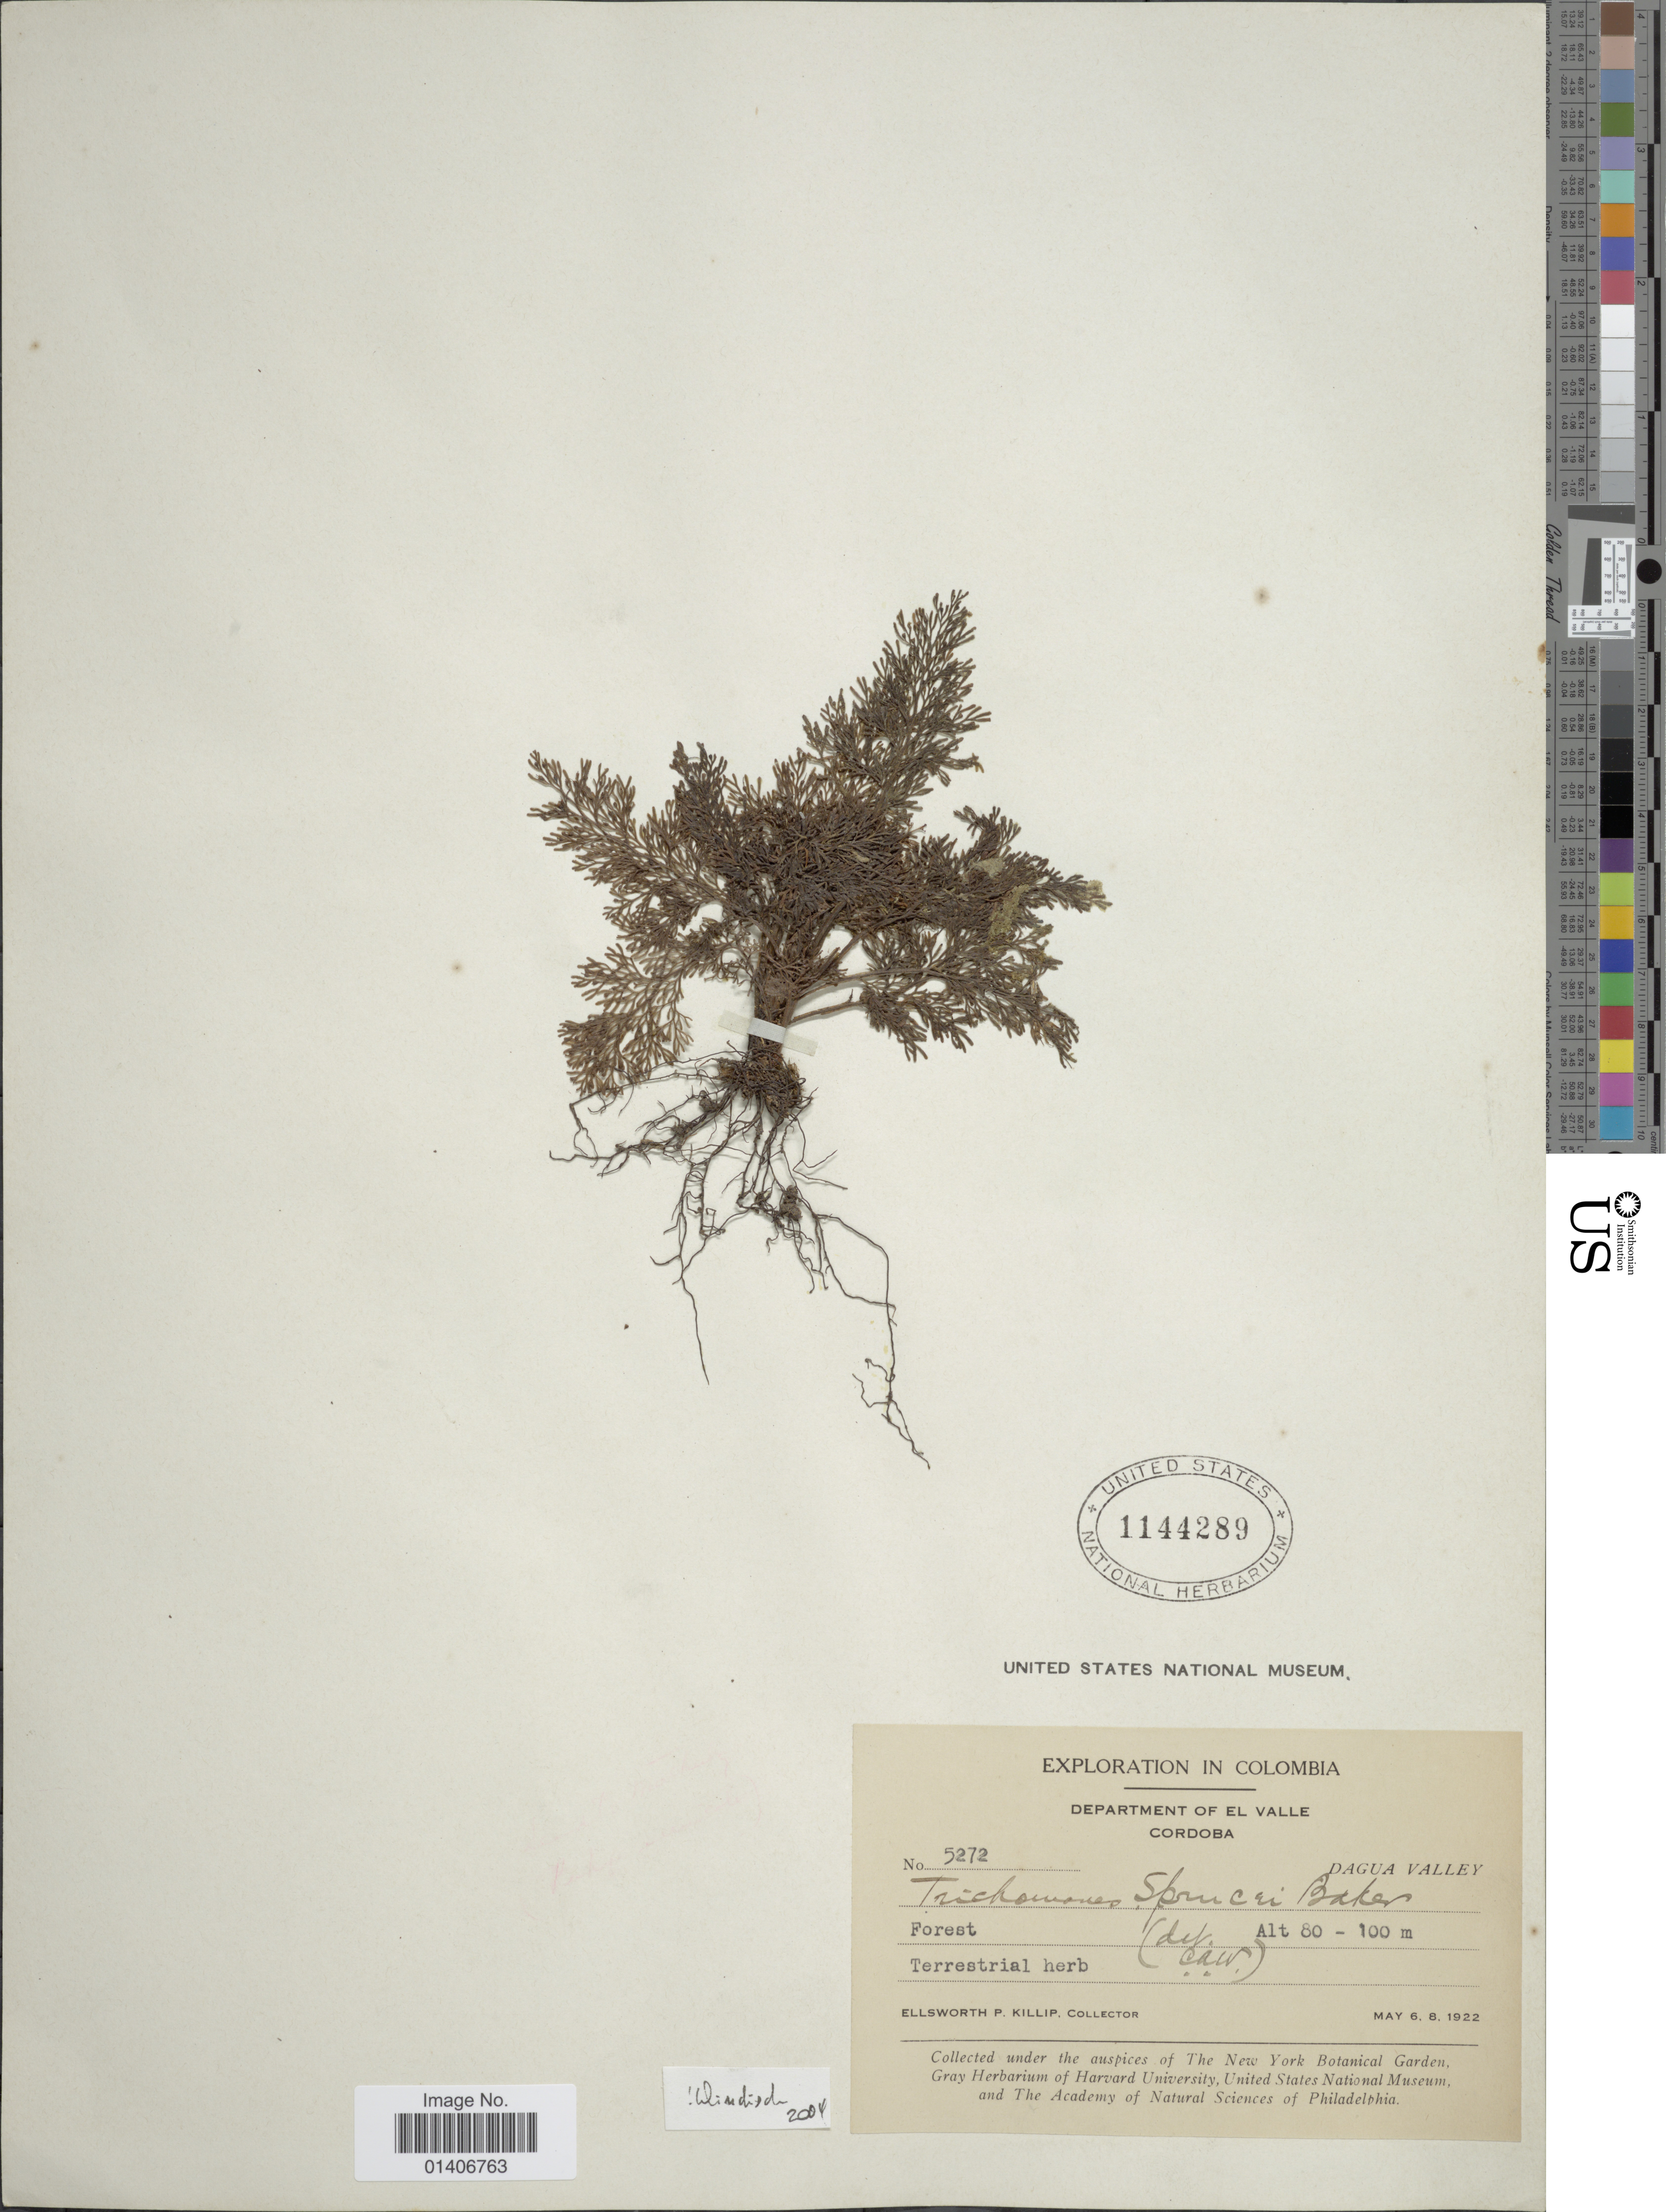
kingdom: Plantae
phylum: Tracheophyta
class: Polypodiopsida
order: Hymenophyllales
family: Hymenophyllaceae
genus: Abrodictyum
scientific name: Abrodictyum sprucei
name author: (Baker) Ebihara & Dubuisson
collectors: E. P. Killip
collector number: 5272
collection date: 1922-05-06/1922-05-08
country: Colombia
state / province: Valle del Cauca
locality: Department of El Valle Cordoba, Dagua Valley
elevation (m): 80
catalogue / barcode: US 1144289